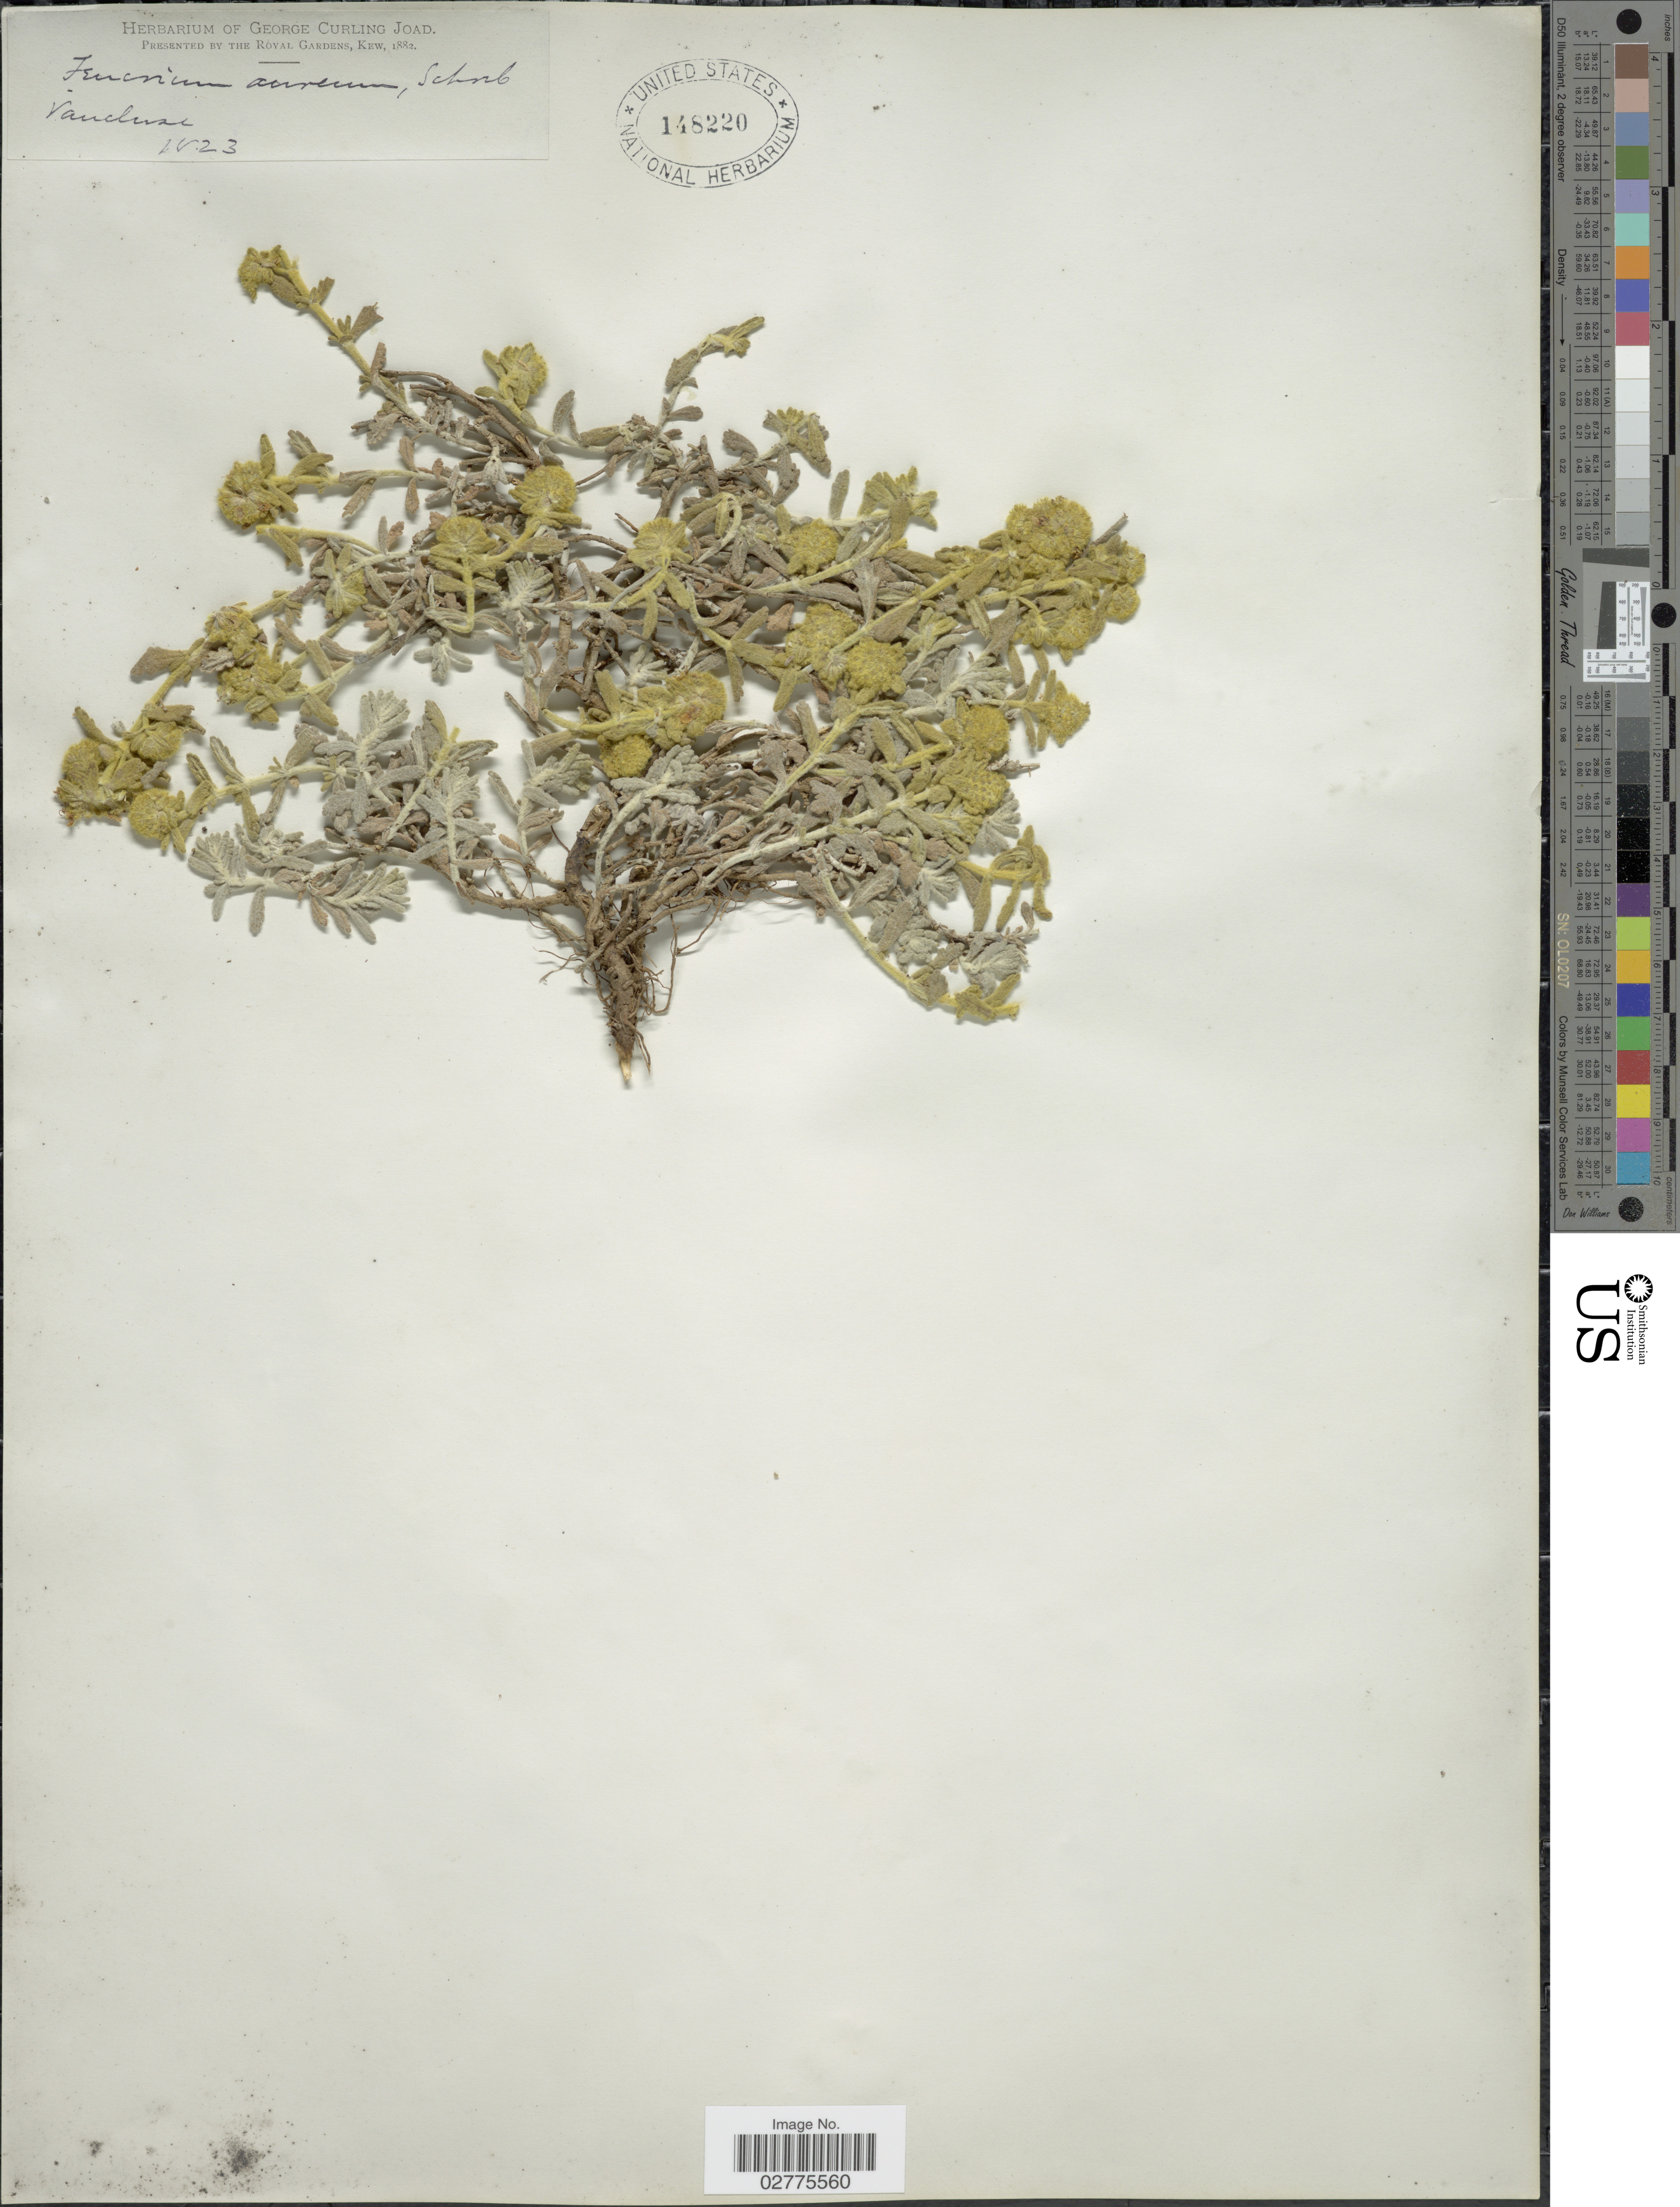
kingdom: Plantae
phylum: Tracheophyta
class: Magnoliopsida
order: Lamiales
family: Lamiaceae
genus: Teucrium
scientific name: Teucrium aureum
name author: Schreb.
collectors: ex herb. George Curling Joad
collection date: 1823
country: France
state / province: Provence-Alpes-Côte d'Azur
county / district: Vaucluse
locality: Vaucluse.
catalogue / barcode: US 148220